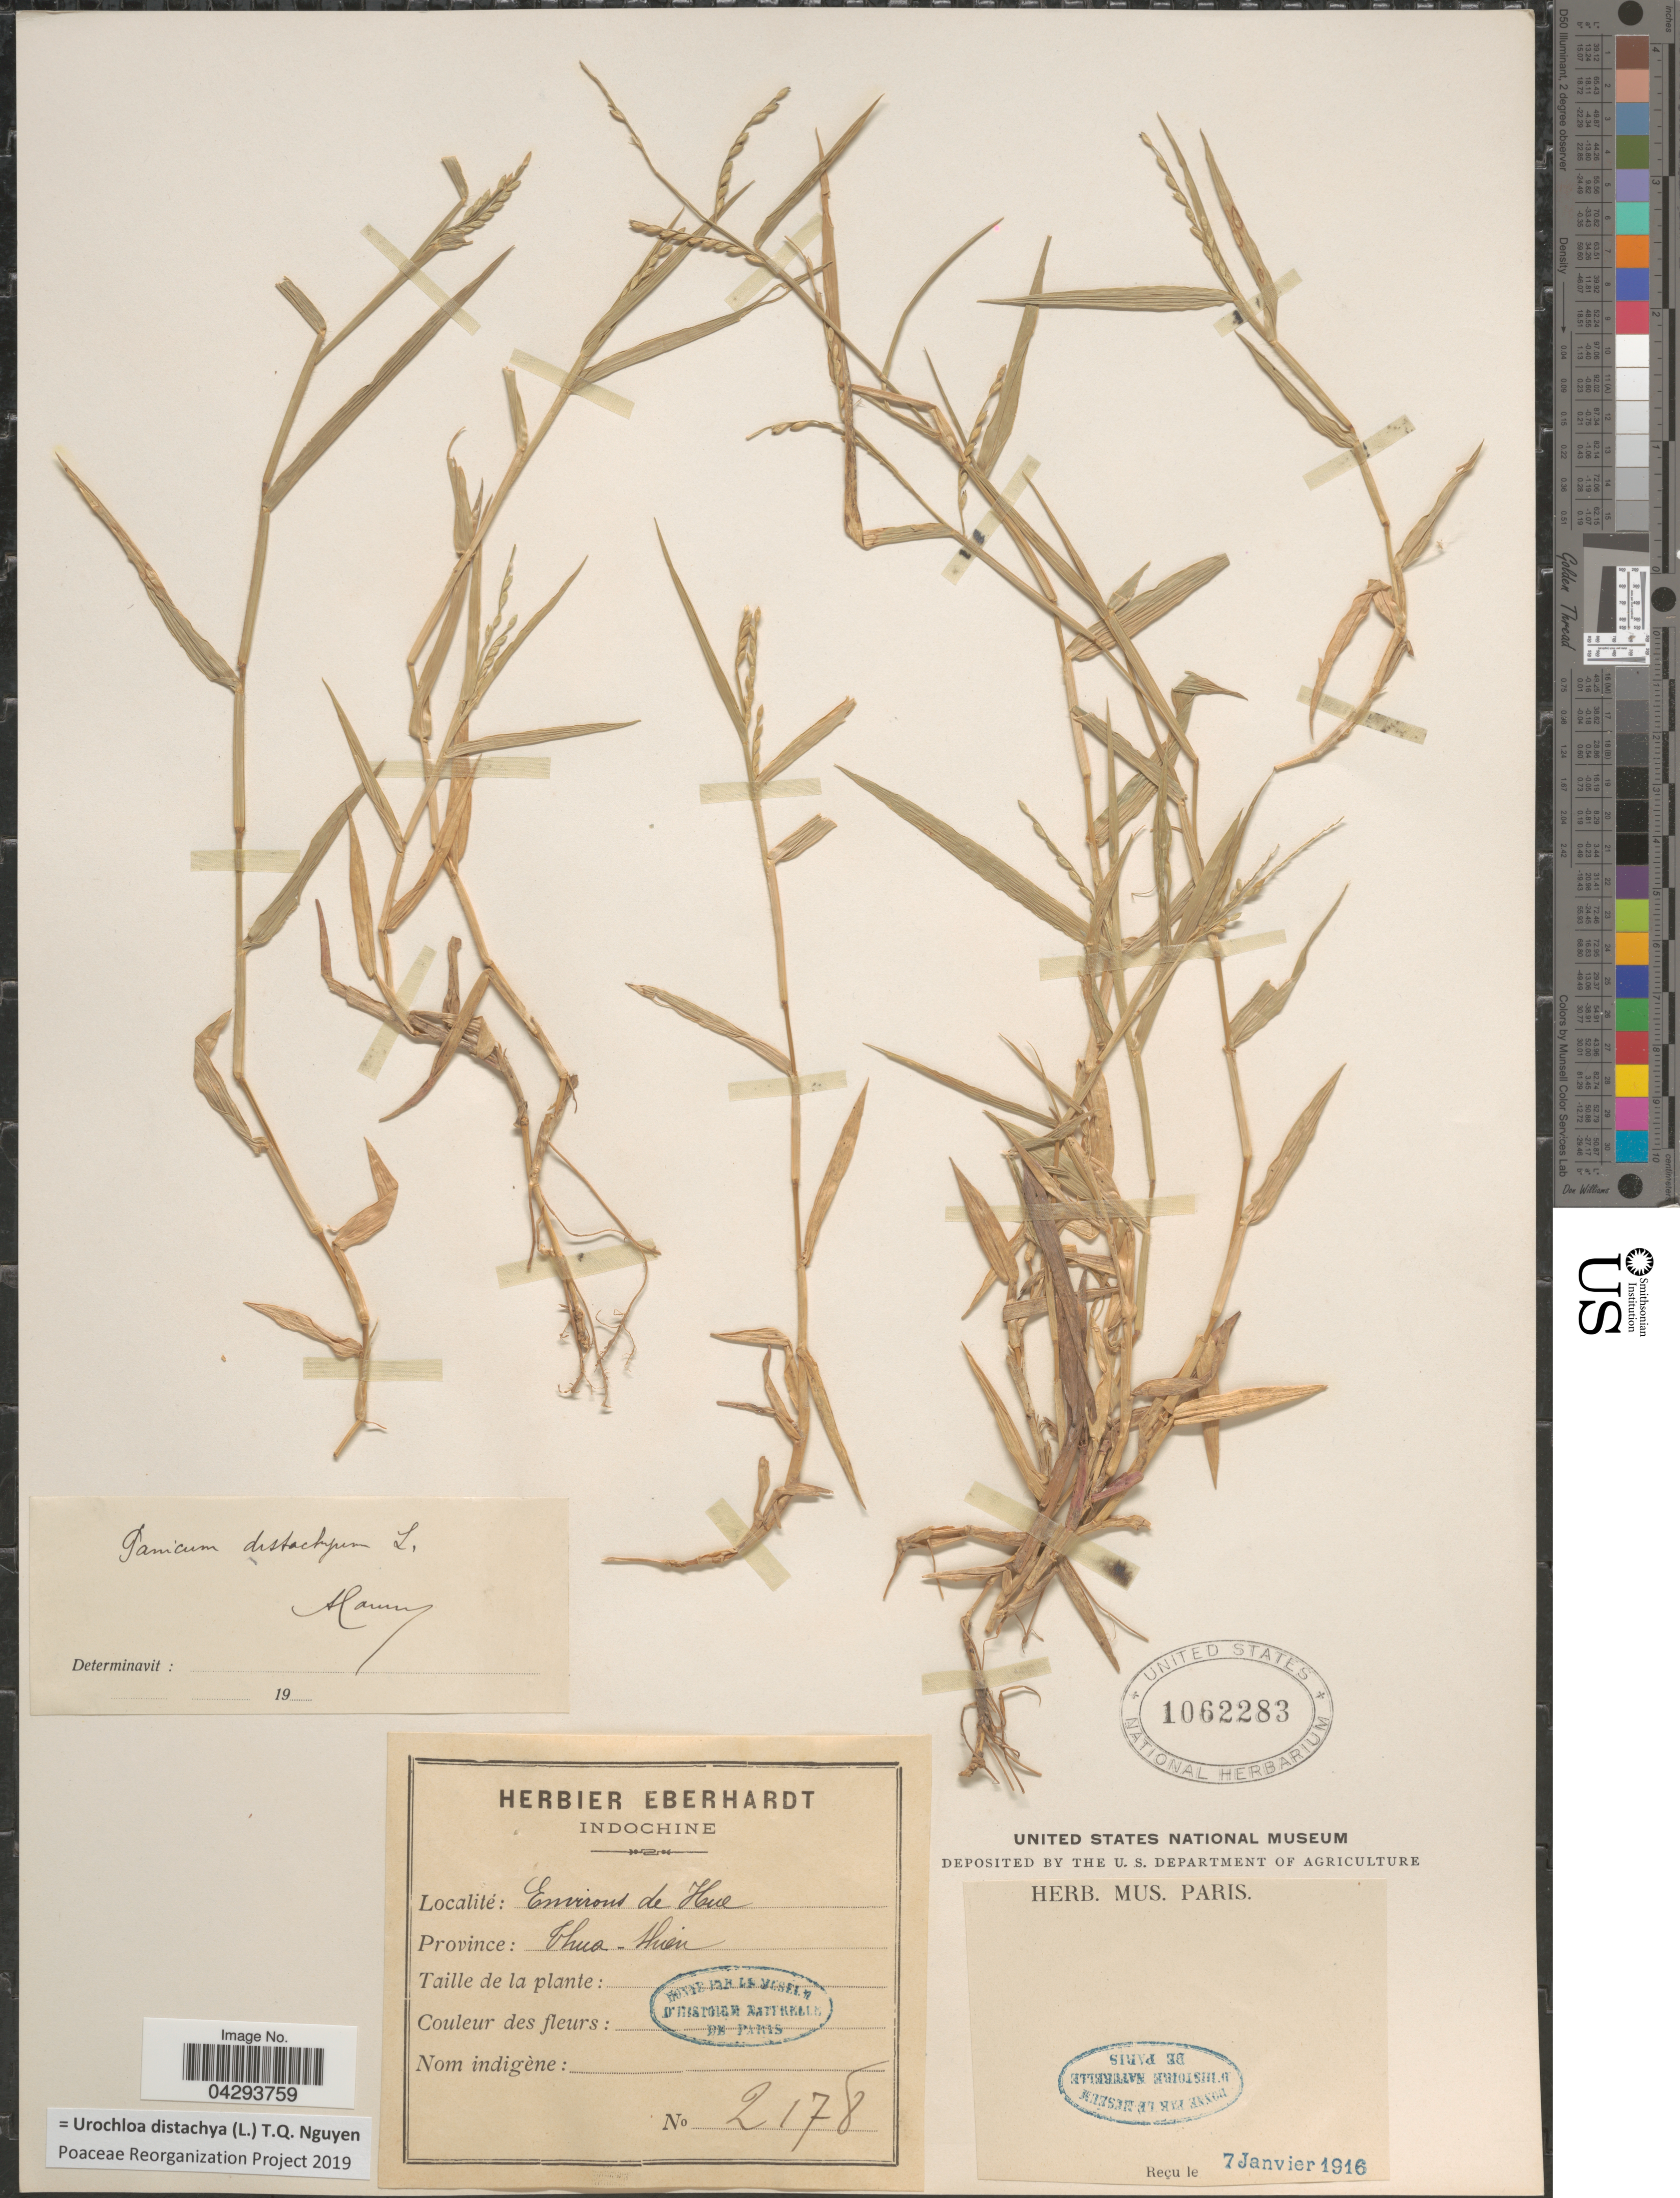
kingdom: Plantae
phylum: Tracheophyta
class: Liliopsida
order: Poales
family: Poaceae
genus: Urochloa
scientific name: Urochloa distachya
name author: (L.) T.Q. Nguyen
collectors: ex herb. Eberhardt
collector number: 2178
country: Vietnam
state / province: Thua Thien-Hue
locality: Environs de Hue. Province: Thua-thien.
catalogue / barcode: US 1062283